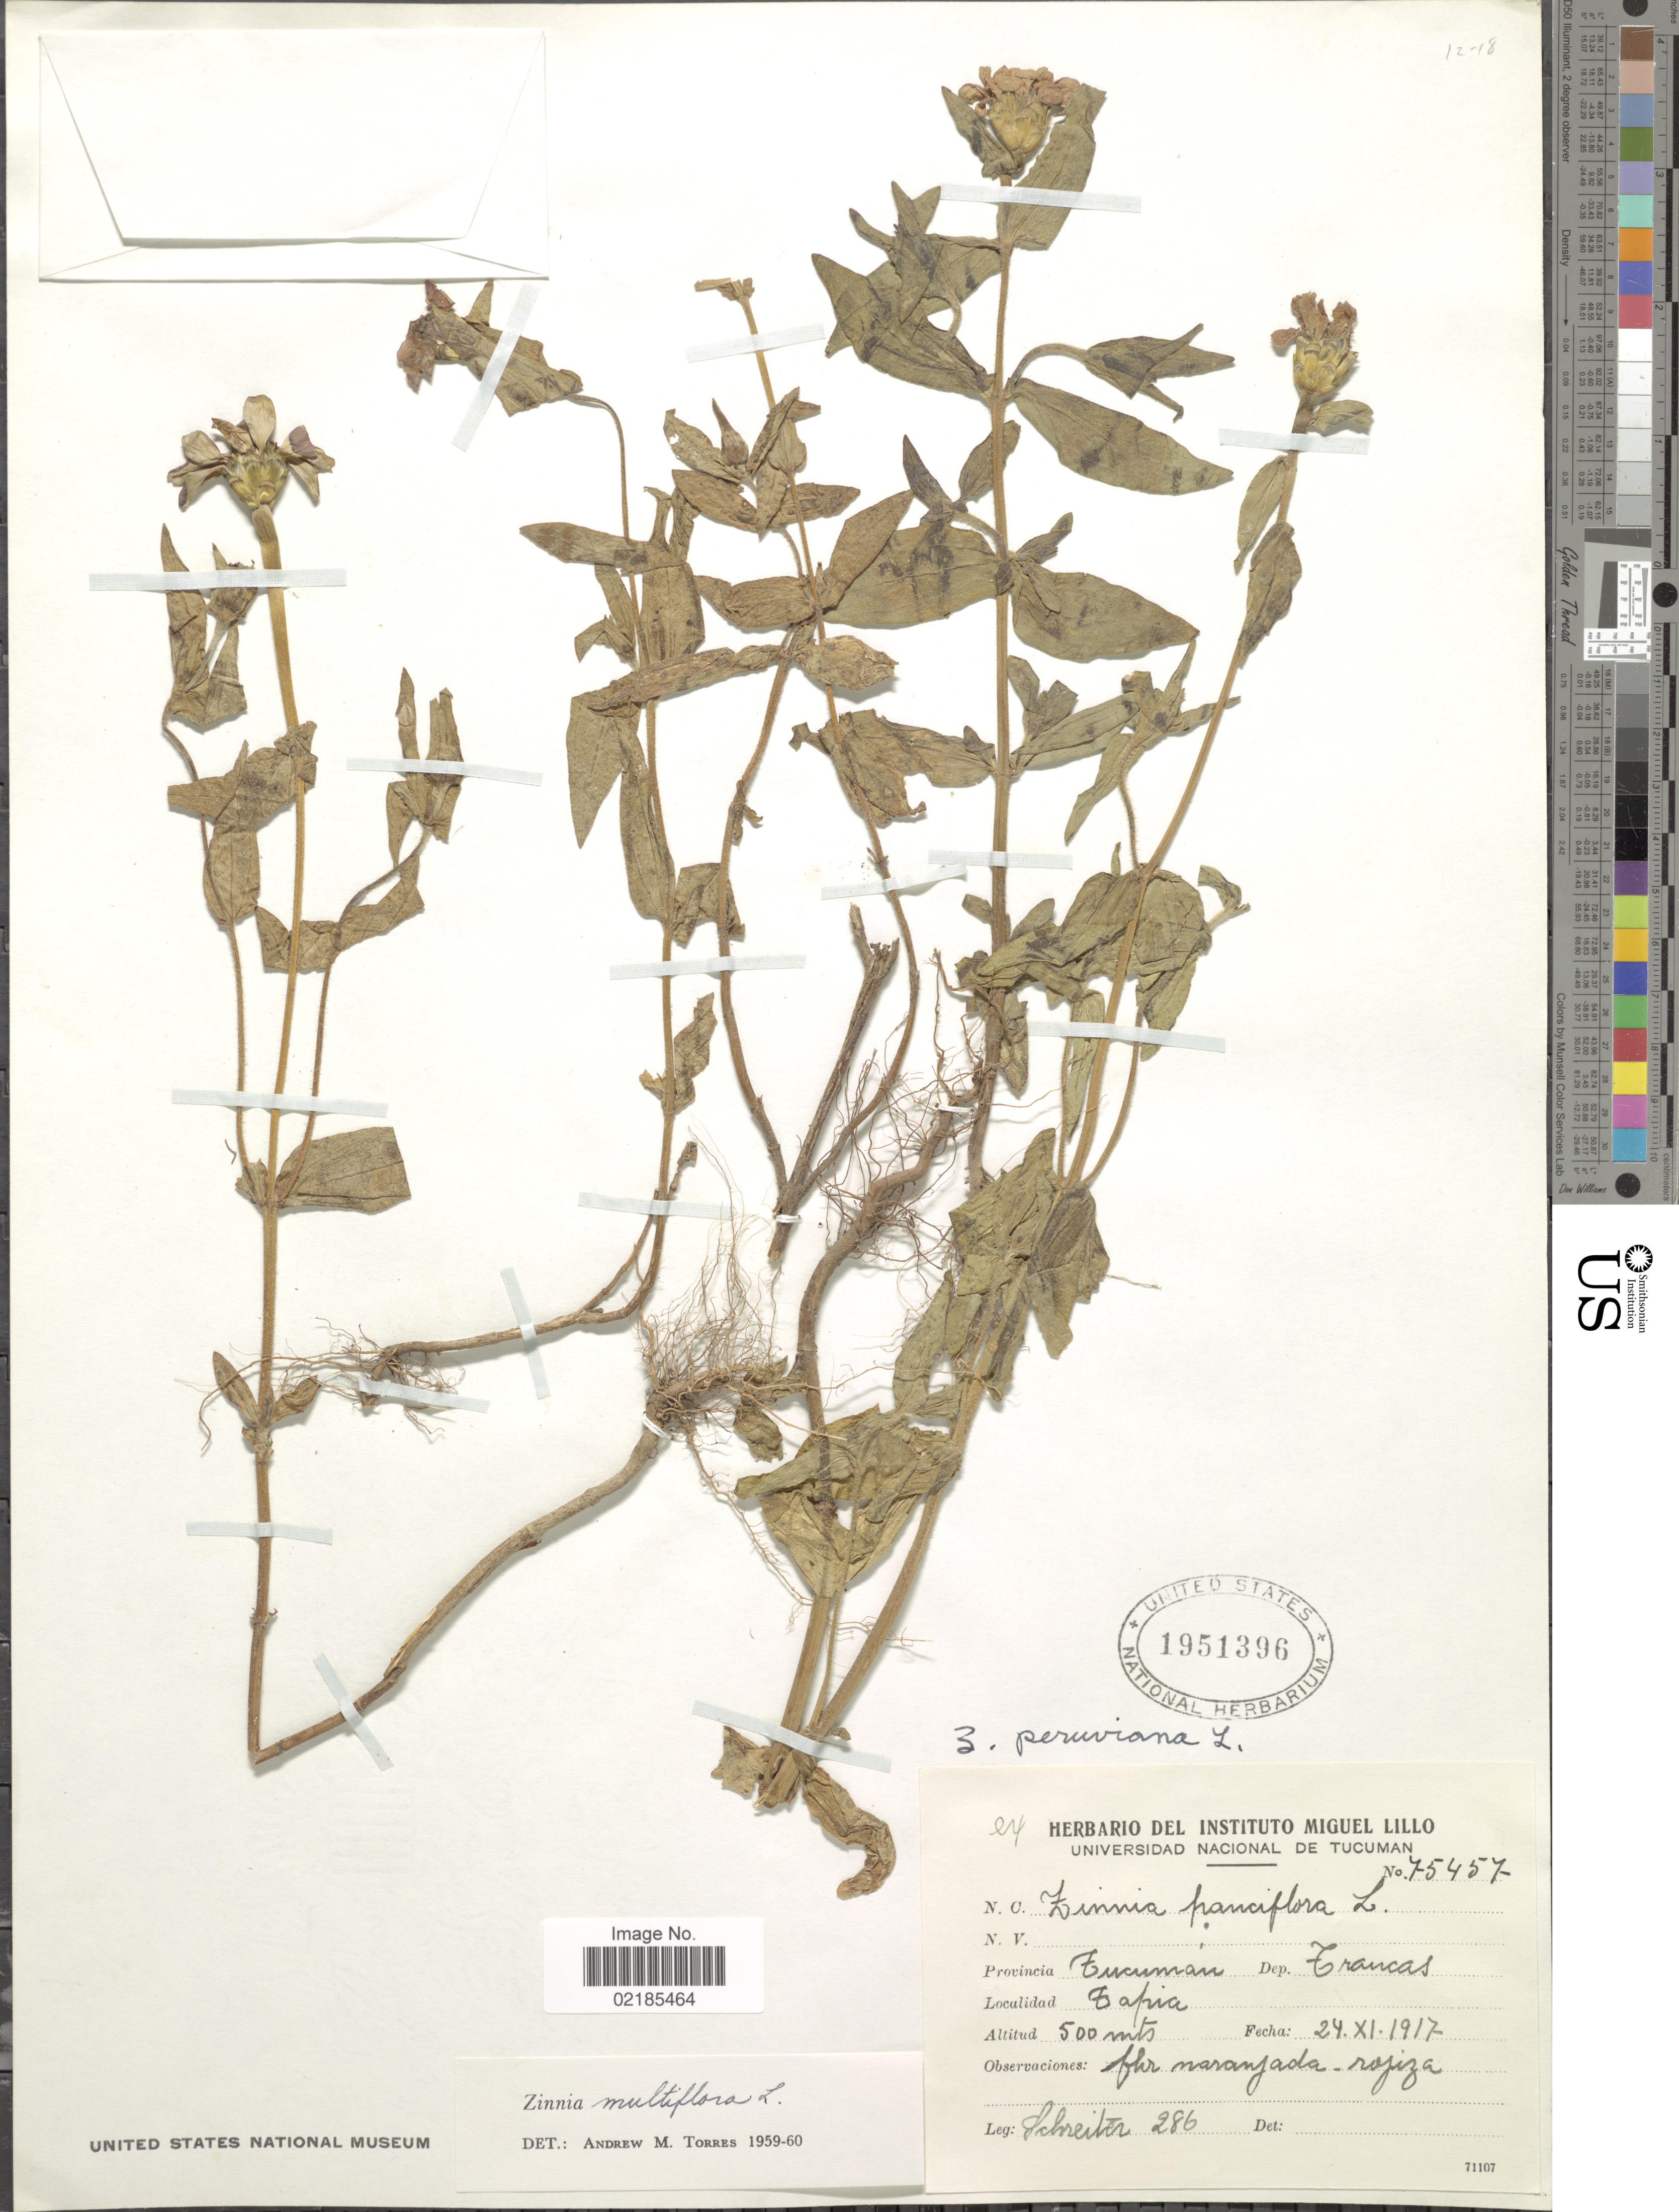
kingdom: Plantae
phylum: Tracheophyta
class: Magnoliopsida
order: Asterales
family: Asteraceae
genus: Zinnia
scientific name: Zinnia multiflora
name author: L.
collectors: -. Schreiter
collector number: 286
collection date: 1917-11-24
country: Argentina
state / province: Tucuman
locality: Dep. Trancas, Tapia.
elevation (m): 500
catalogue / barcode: US 1951396